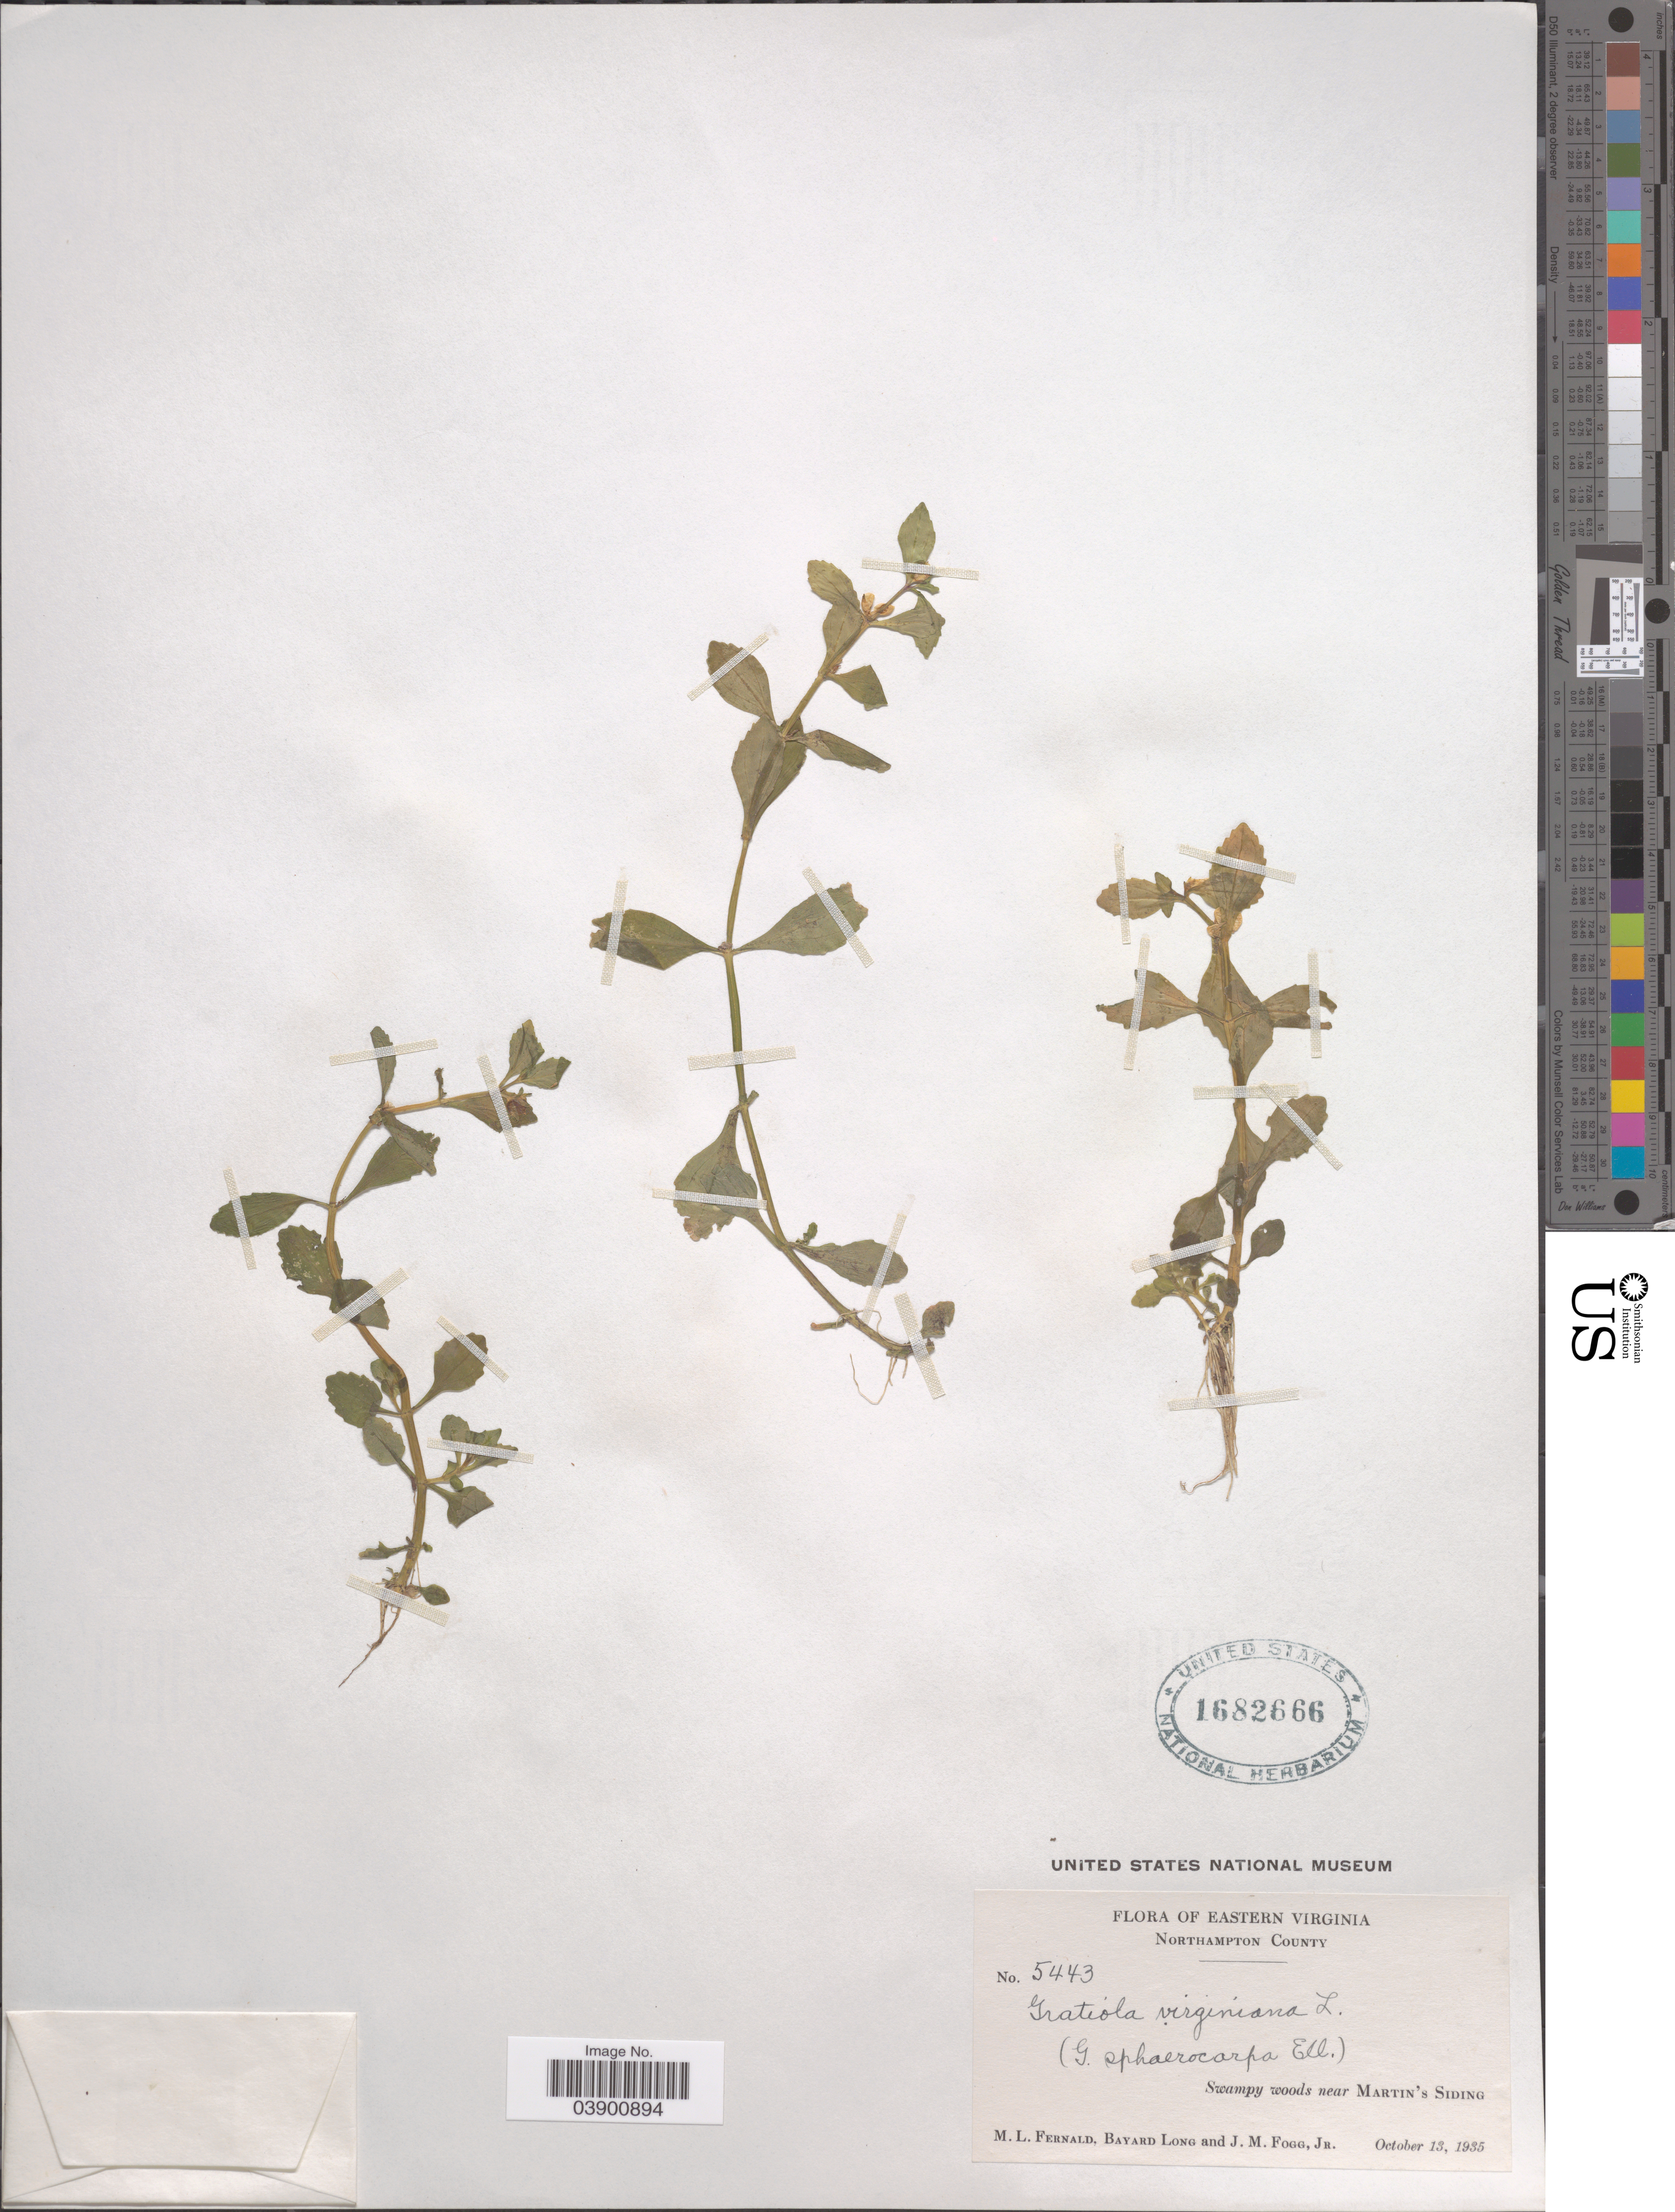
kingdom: Plantae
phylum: Tracheophyta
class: Magnoliopsida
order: Lamiales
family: Plantaginaceae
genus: Gratiola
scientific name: Gratiola virginiana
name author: L.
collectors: M. L. Fernald, B. Long, J. Fogg & J. Fogg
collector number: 5443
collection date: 1935-10-13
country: United States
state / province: Virginia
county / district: Northampton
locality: Eastern Virginia. Swampy woods near Martin's Siding.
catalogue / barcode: US 1682666